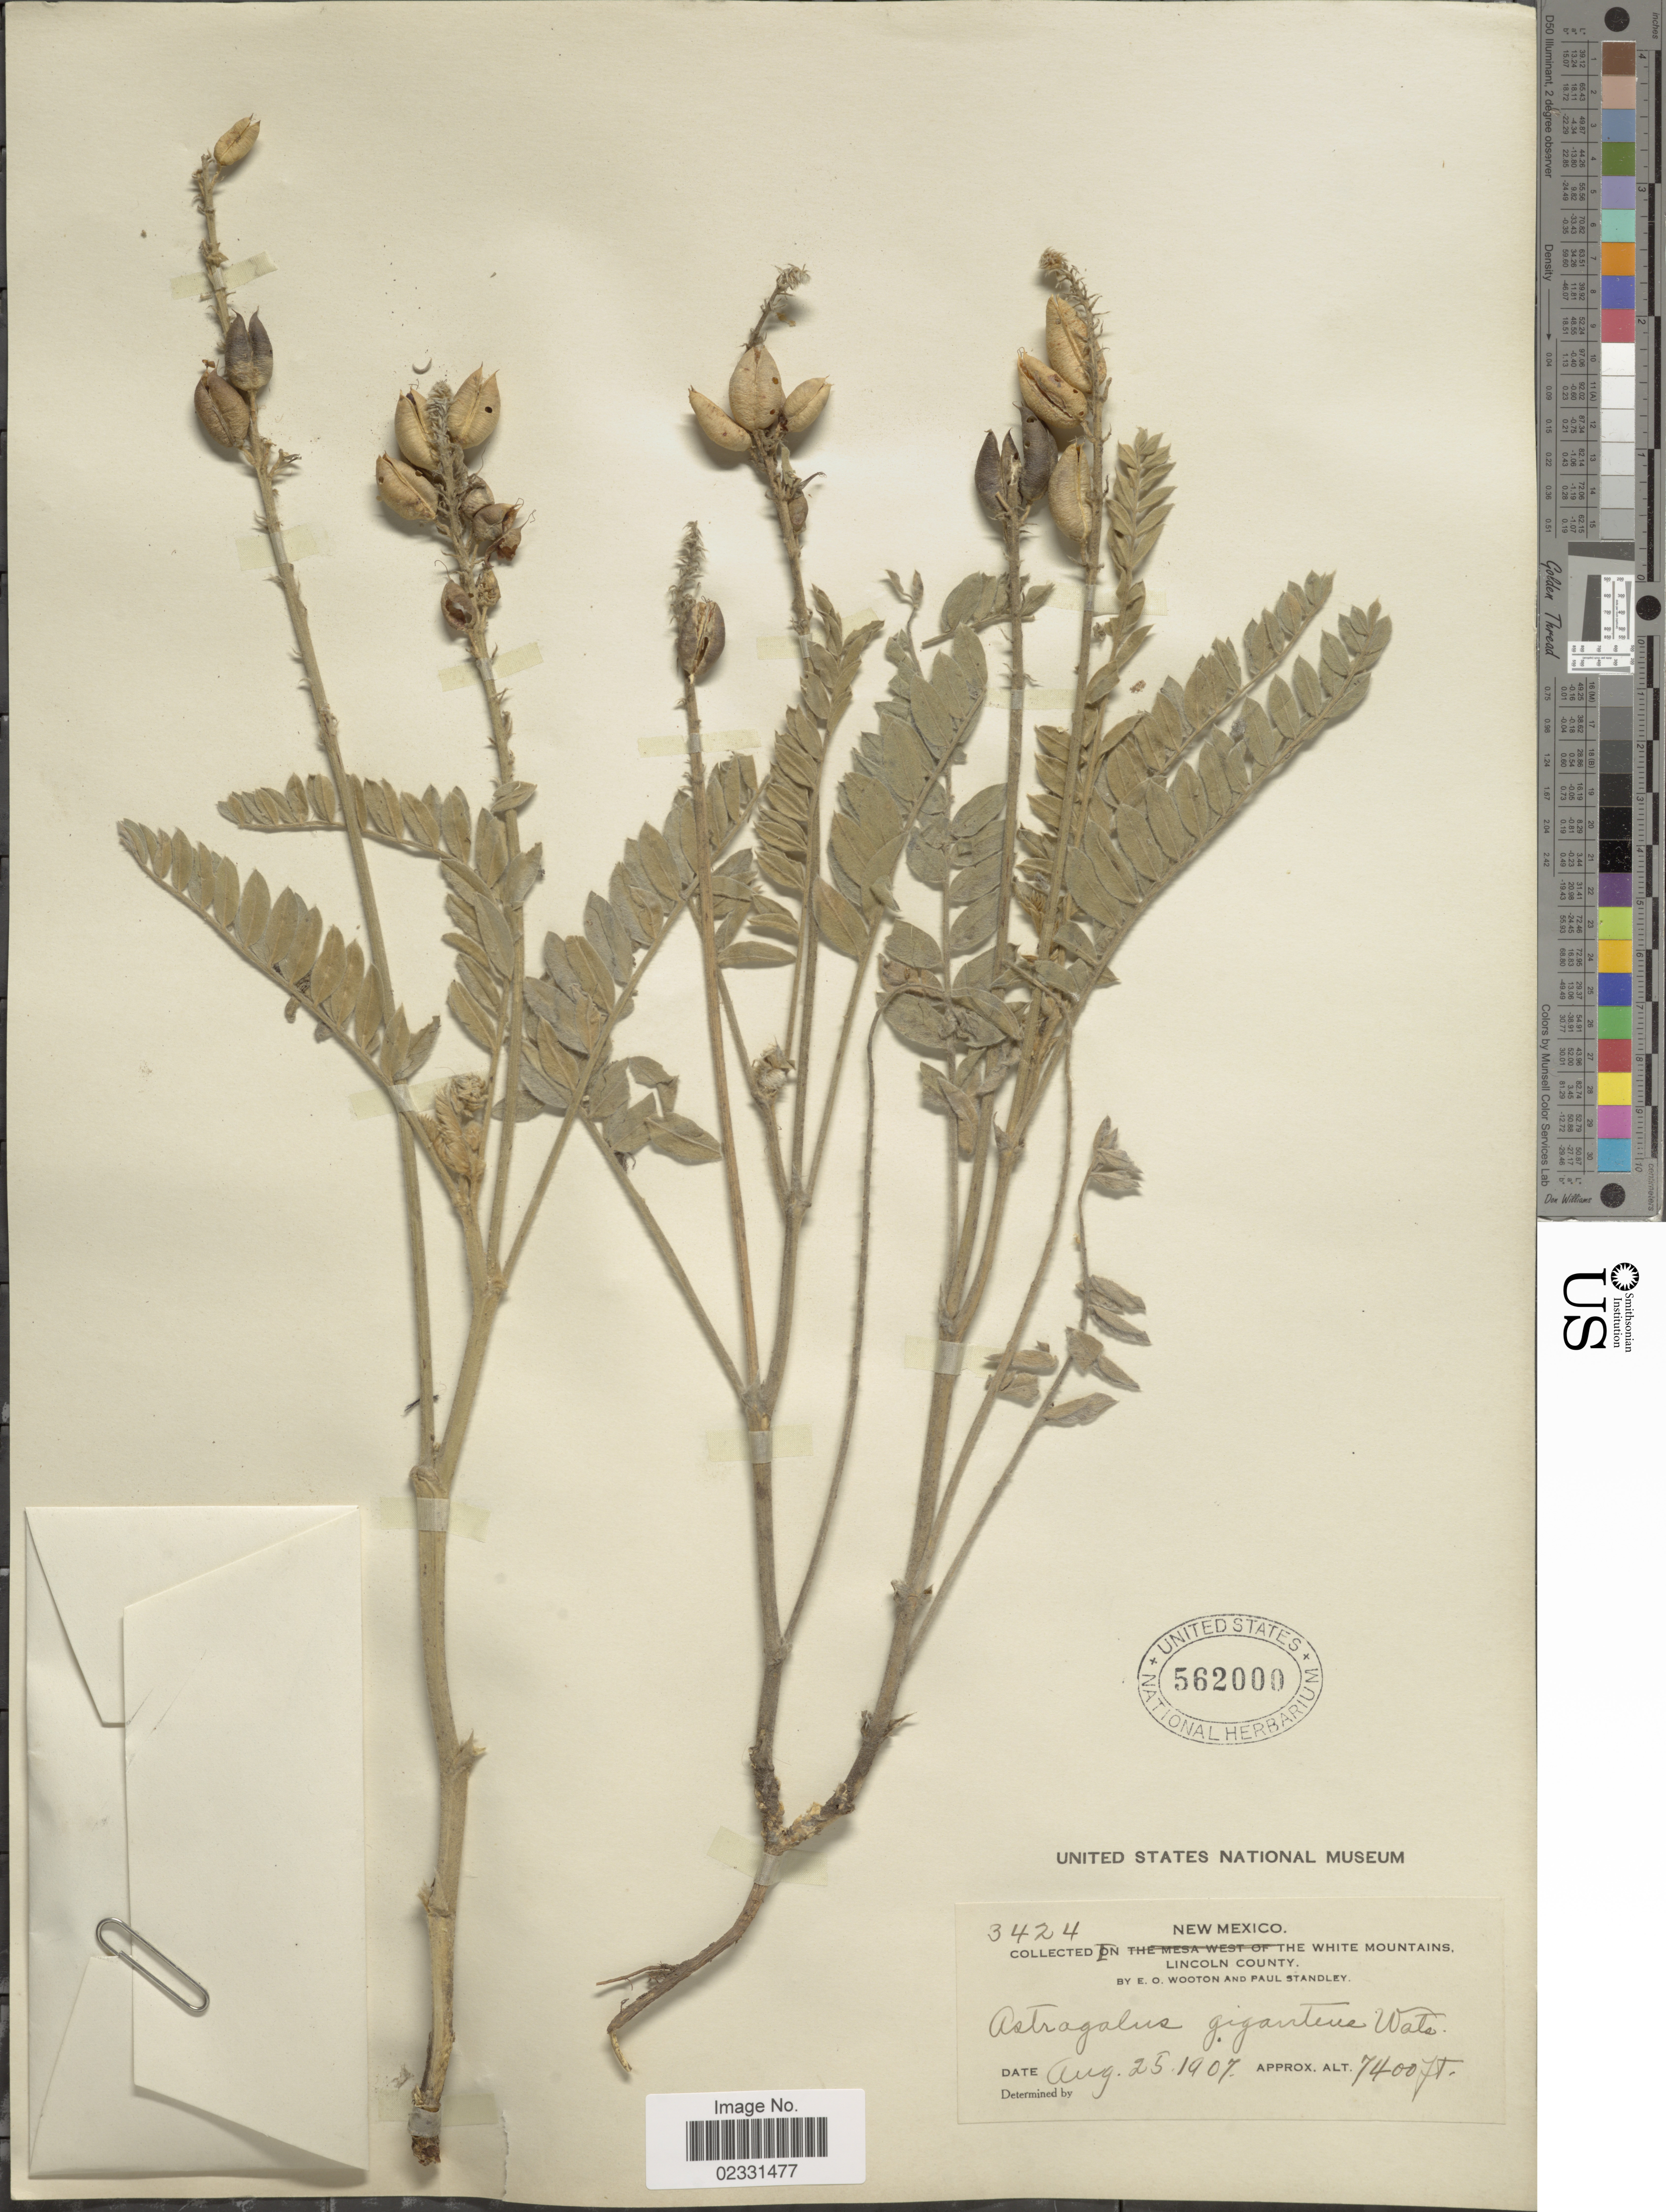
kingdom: Plantae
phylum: Tracheophyta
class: Magnoliopsida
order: Fabales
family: Fabaceae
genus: Astragalus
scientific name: Astragalus giganteus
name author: S. Watson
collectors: E. O. Wooton & P. C. Standley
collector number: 3424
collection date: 1907-08-25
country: United States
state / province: New Mexico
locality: The White Mountains, Lincoln County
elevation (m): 2256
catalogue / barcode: US 562000